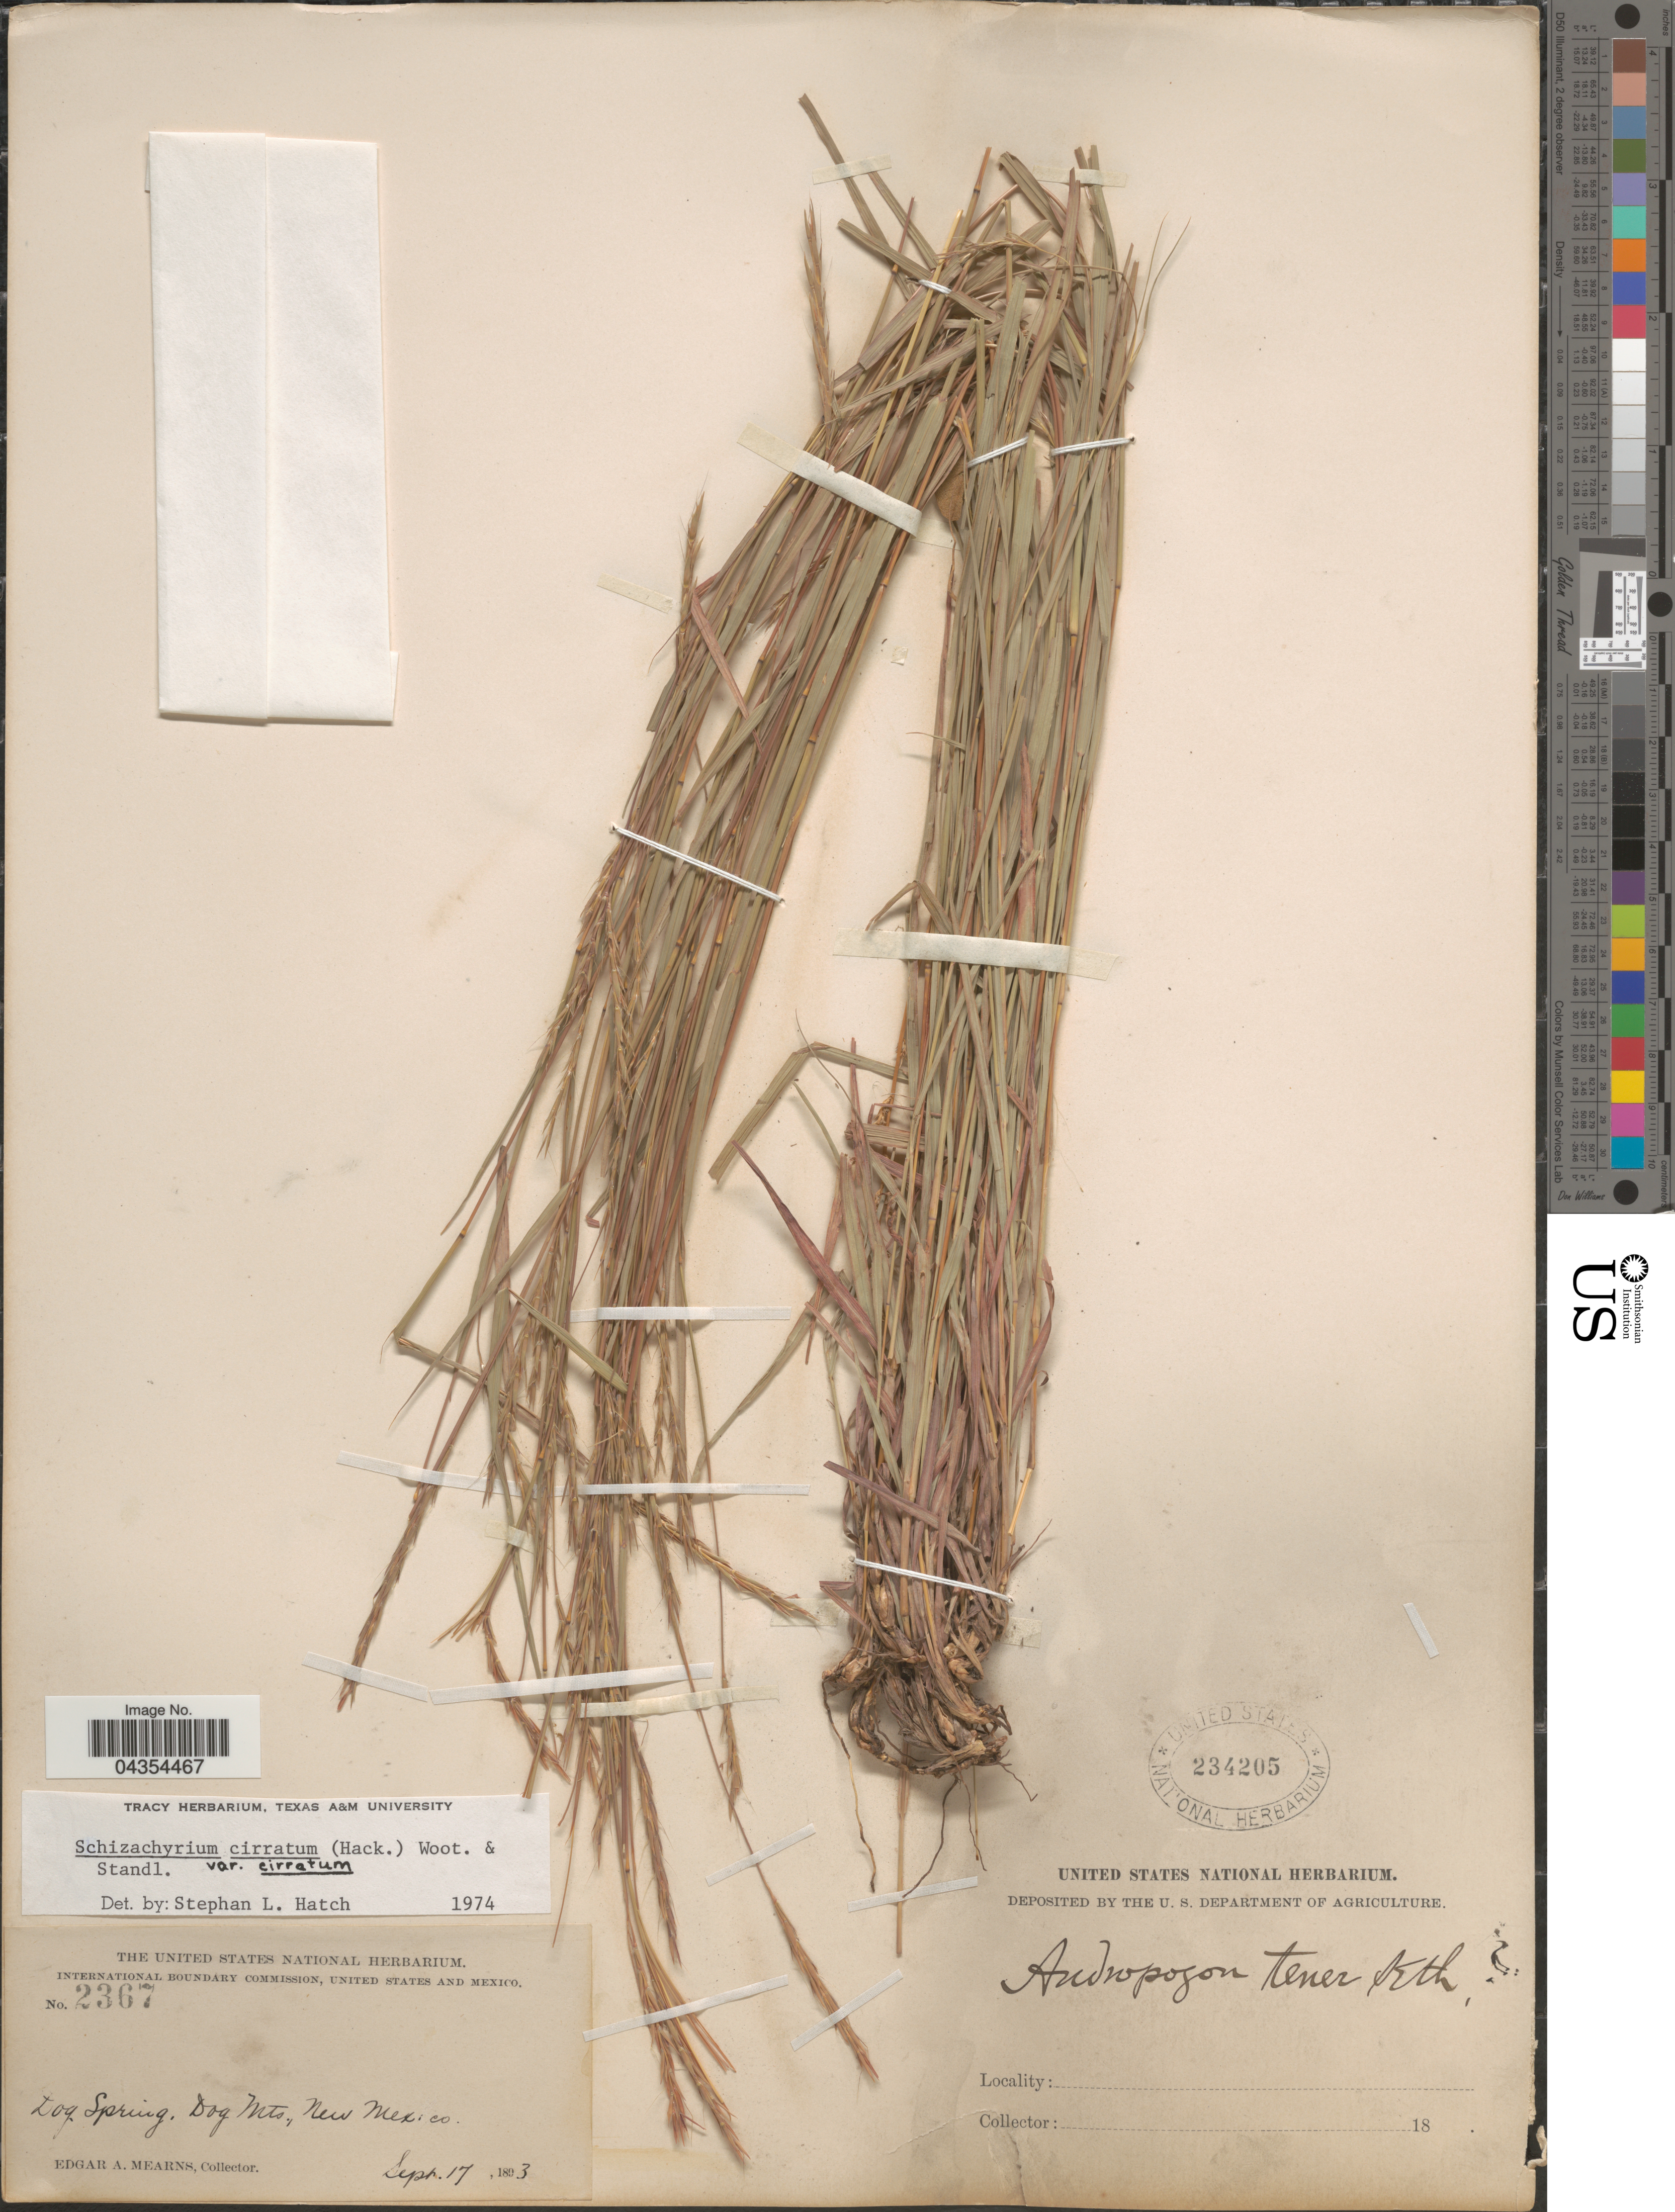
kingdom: Plantae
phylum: Tracheophyta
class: Liliopsida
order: Poales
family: Poaceae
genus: Schizachyrium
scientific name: Schizachyrium cirratum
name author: (Hack.) Wooton & Standl.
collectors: E. A. Mearns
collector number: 2367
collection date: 1893-09-17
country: United States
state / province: New Mexico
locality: International Boundary Commission, United States and Mexico. Dog Spring. Dog Mts.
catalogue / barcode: US 234205